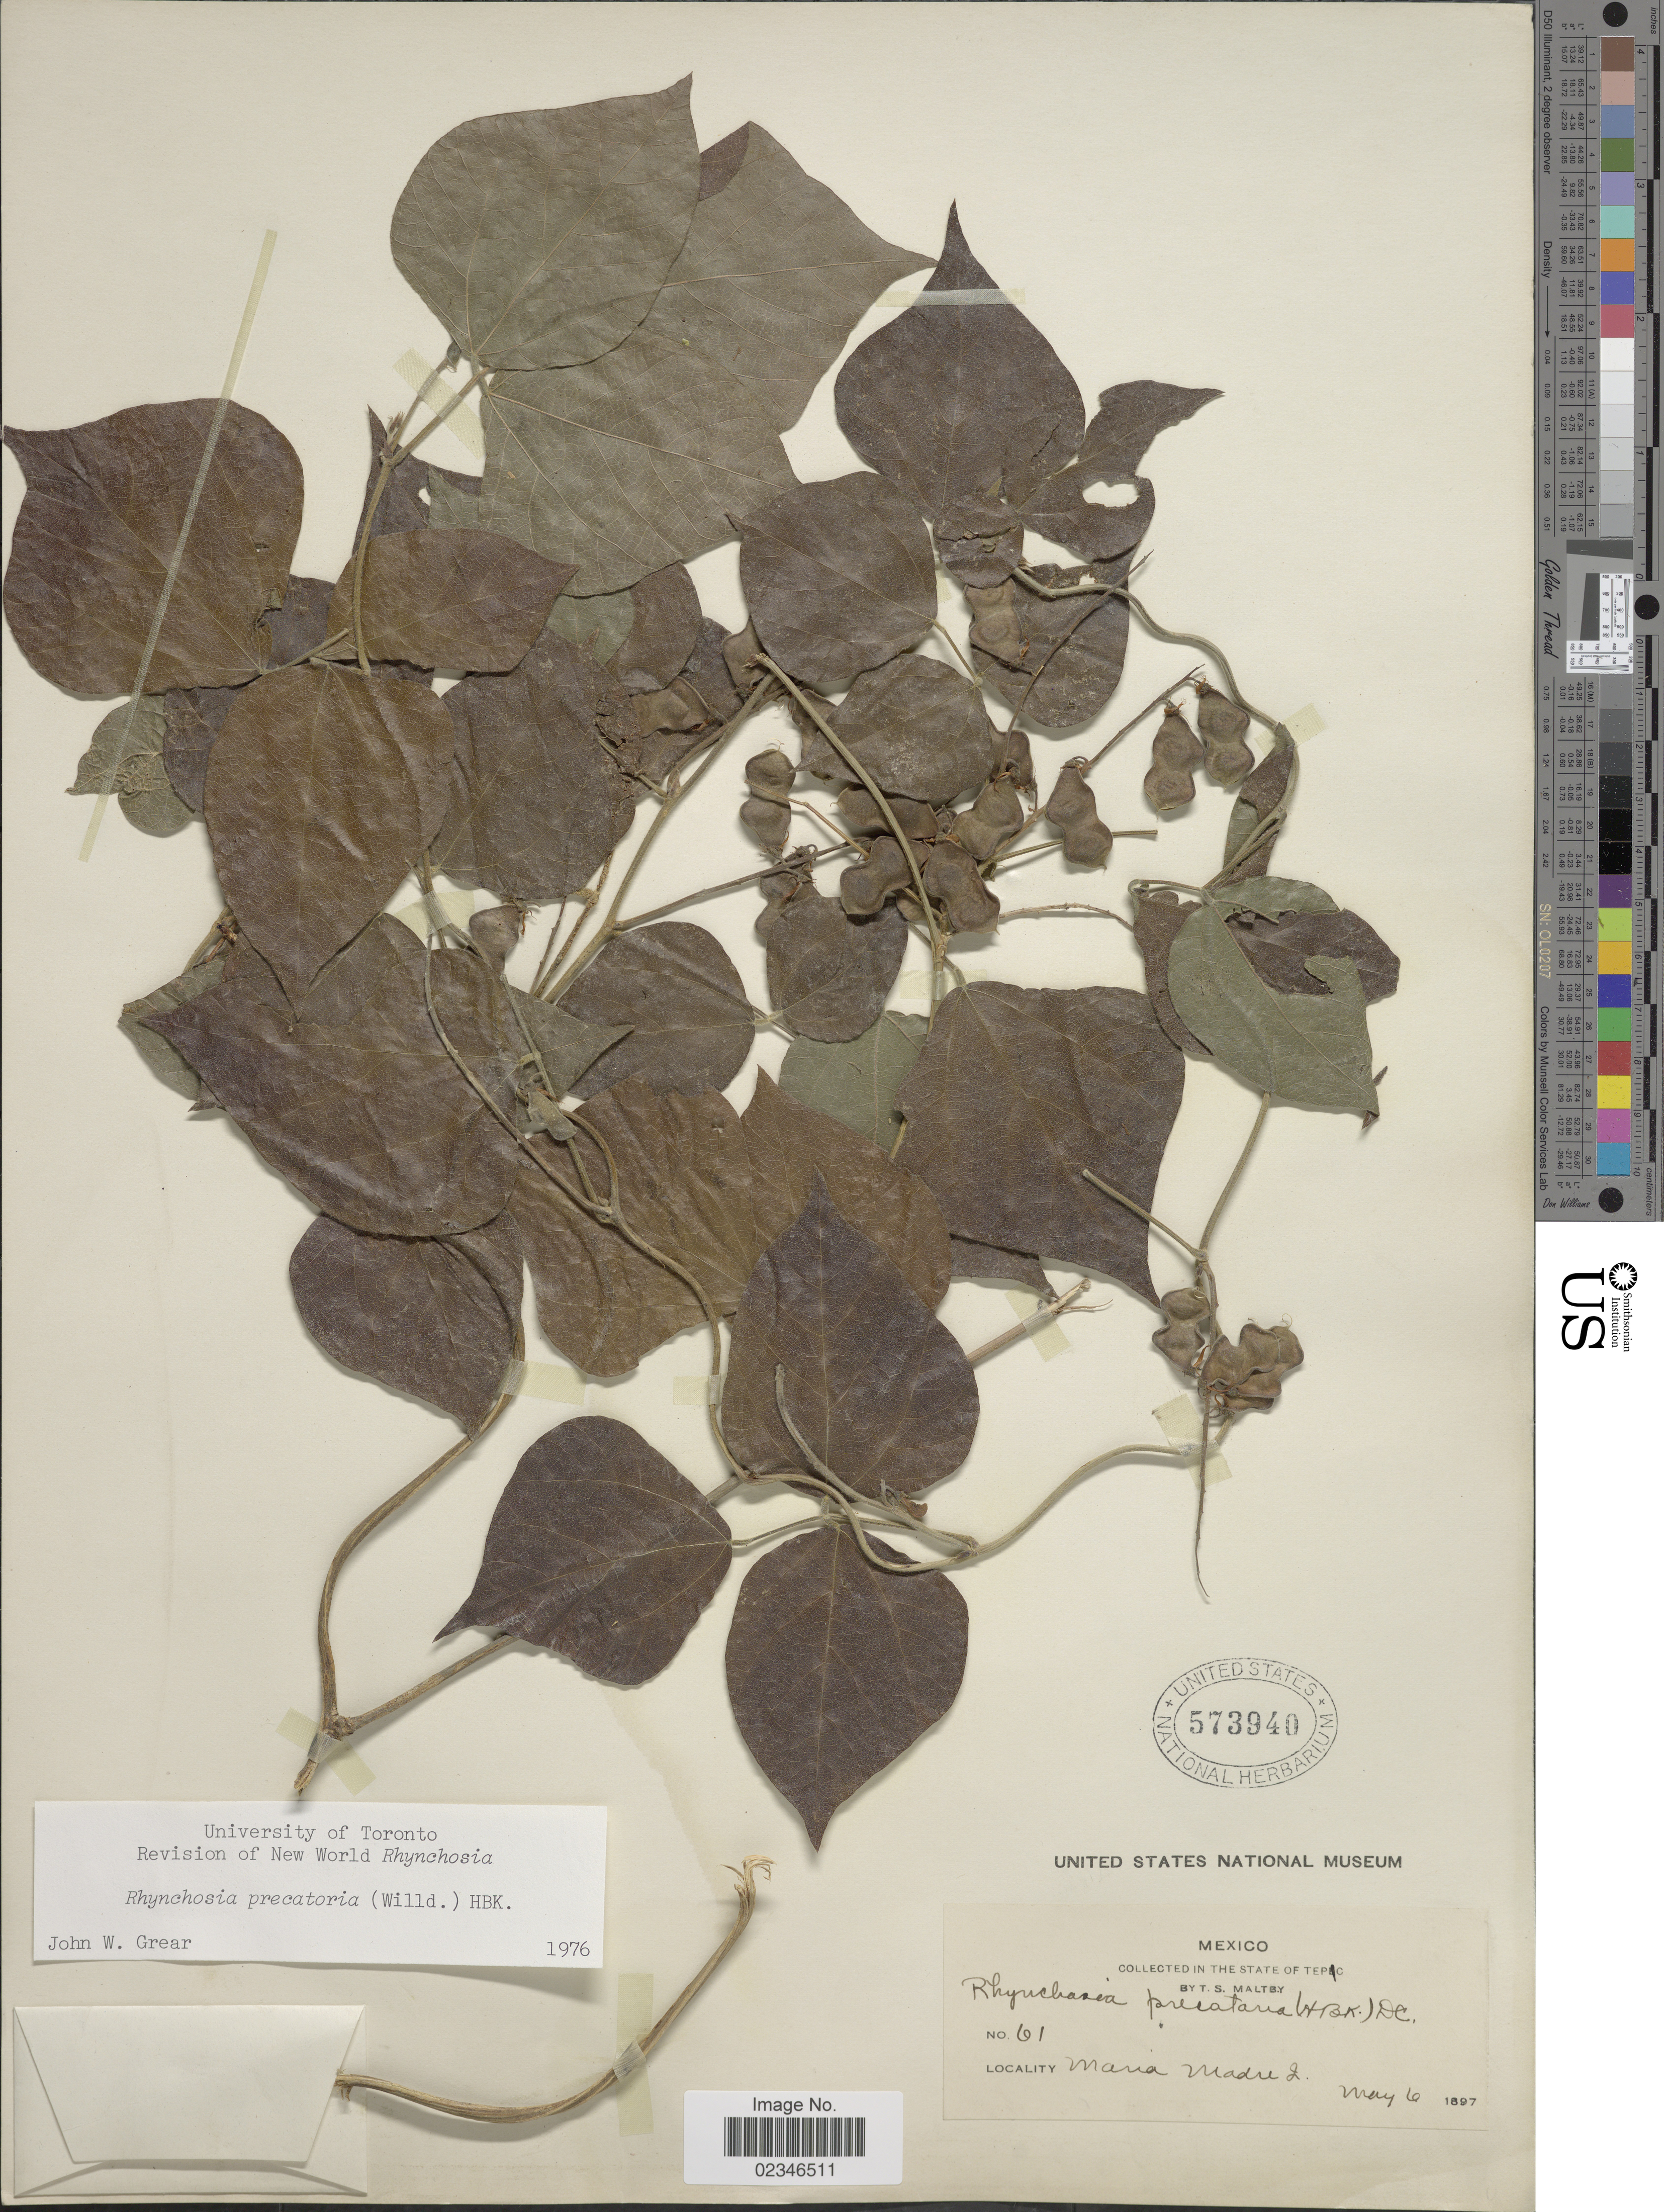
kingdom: Plantae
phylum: Tracheophyta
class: Magnoliopsida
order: Fabales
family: Fabaceae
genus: Rhynchosia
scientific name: Rhynchosia precatoria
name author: (Willd.) DC.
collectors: T. S. Maltby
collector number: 61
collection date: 1897-05-06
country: Mexico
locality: In The Vicinity of Tepic, Maria Madre Is.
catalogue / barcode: US 573940